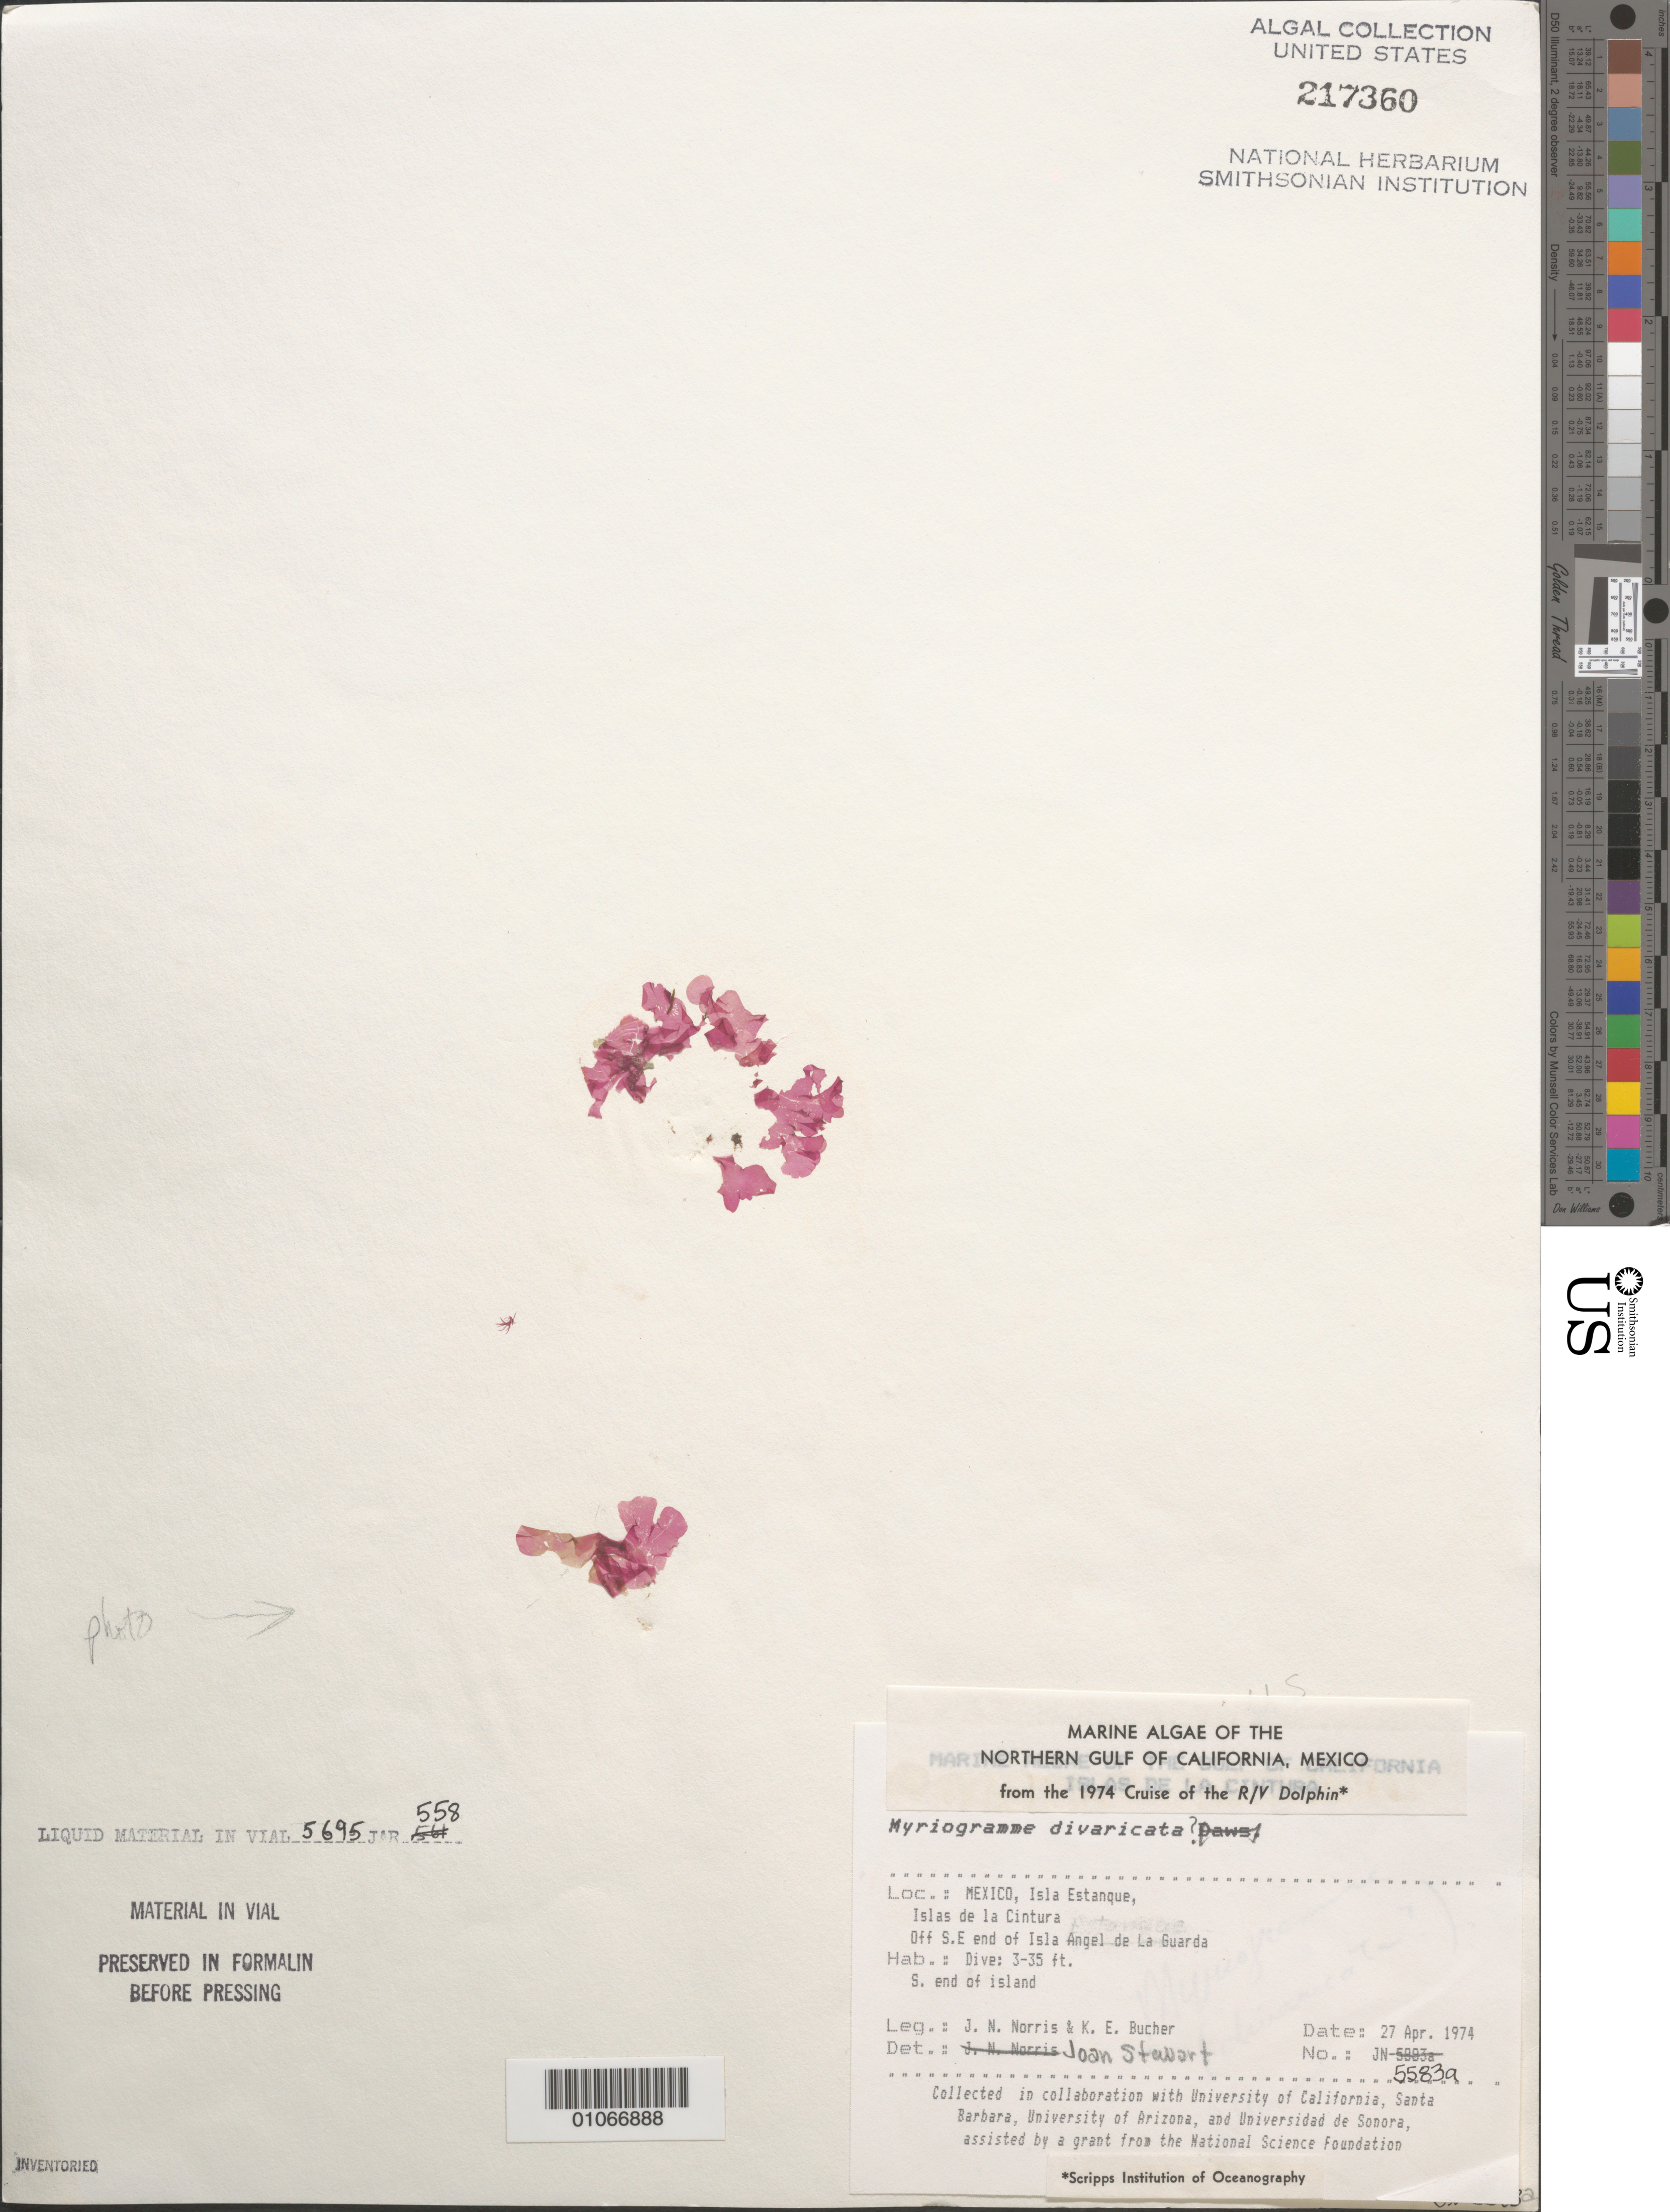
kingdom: Plantae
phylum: Rhodophyta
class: Florideophyceae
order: Ceramiales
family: Delesseriaceae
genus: Neoharaldiophyllum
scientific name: Neoharaldiophyllum erosum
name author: (Harvey) Kang & M.S. Kim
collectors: J. N. Norris & K. E. Bucher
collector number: JN-5583a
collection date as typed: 27 Apr 1974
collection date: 1974-04-27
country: Mexico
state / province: Baja California Norte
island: Isla Estanque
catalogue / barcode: US 217360